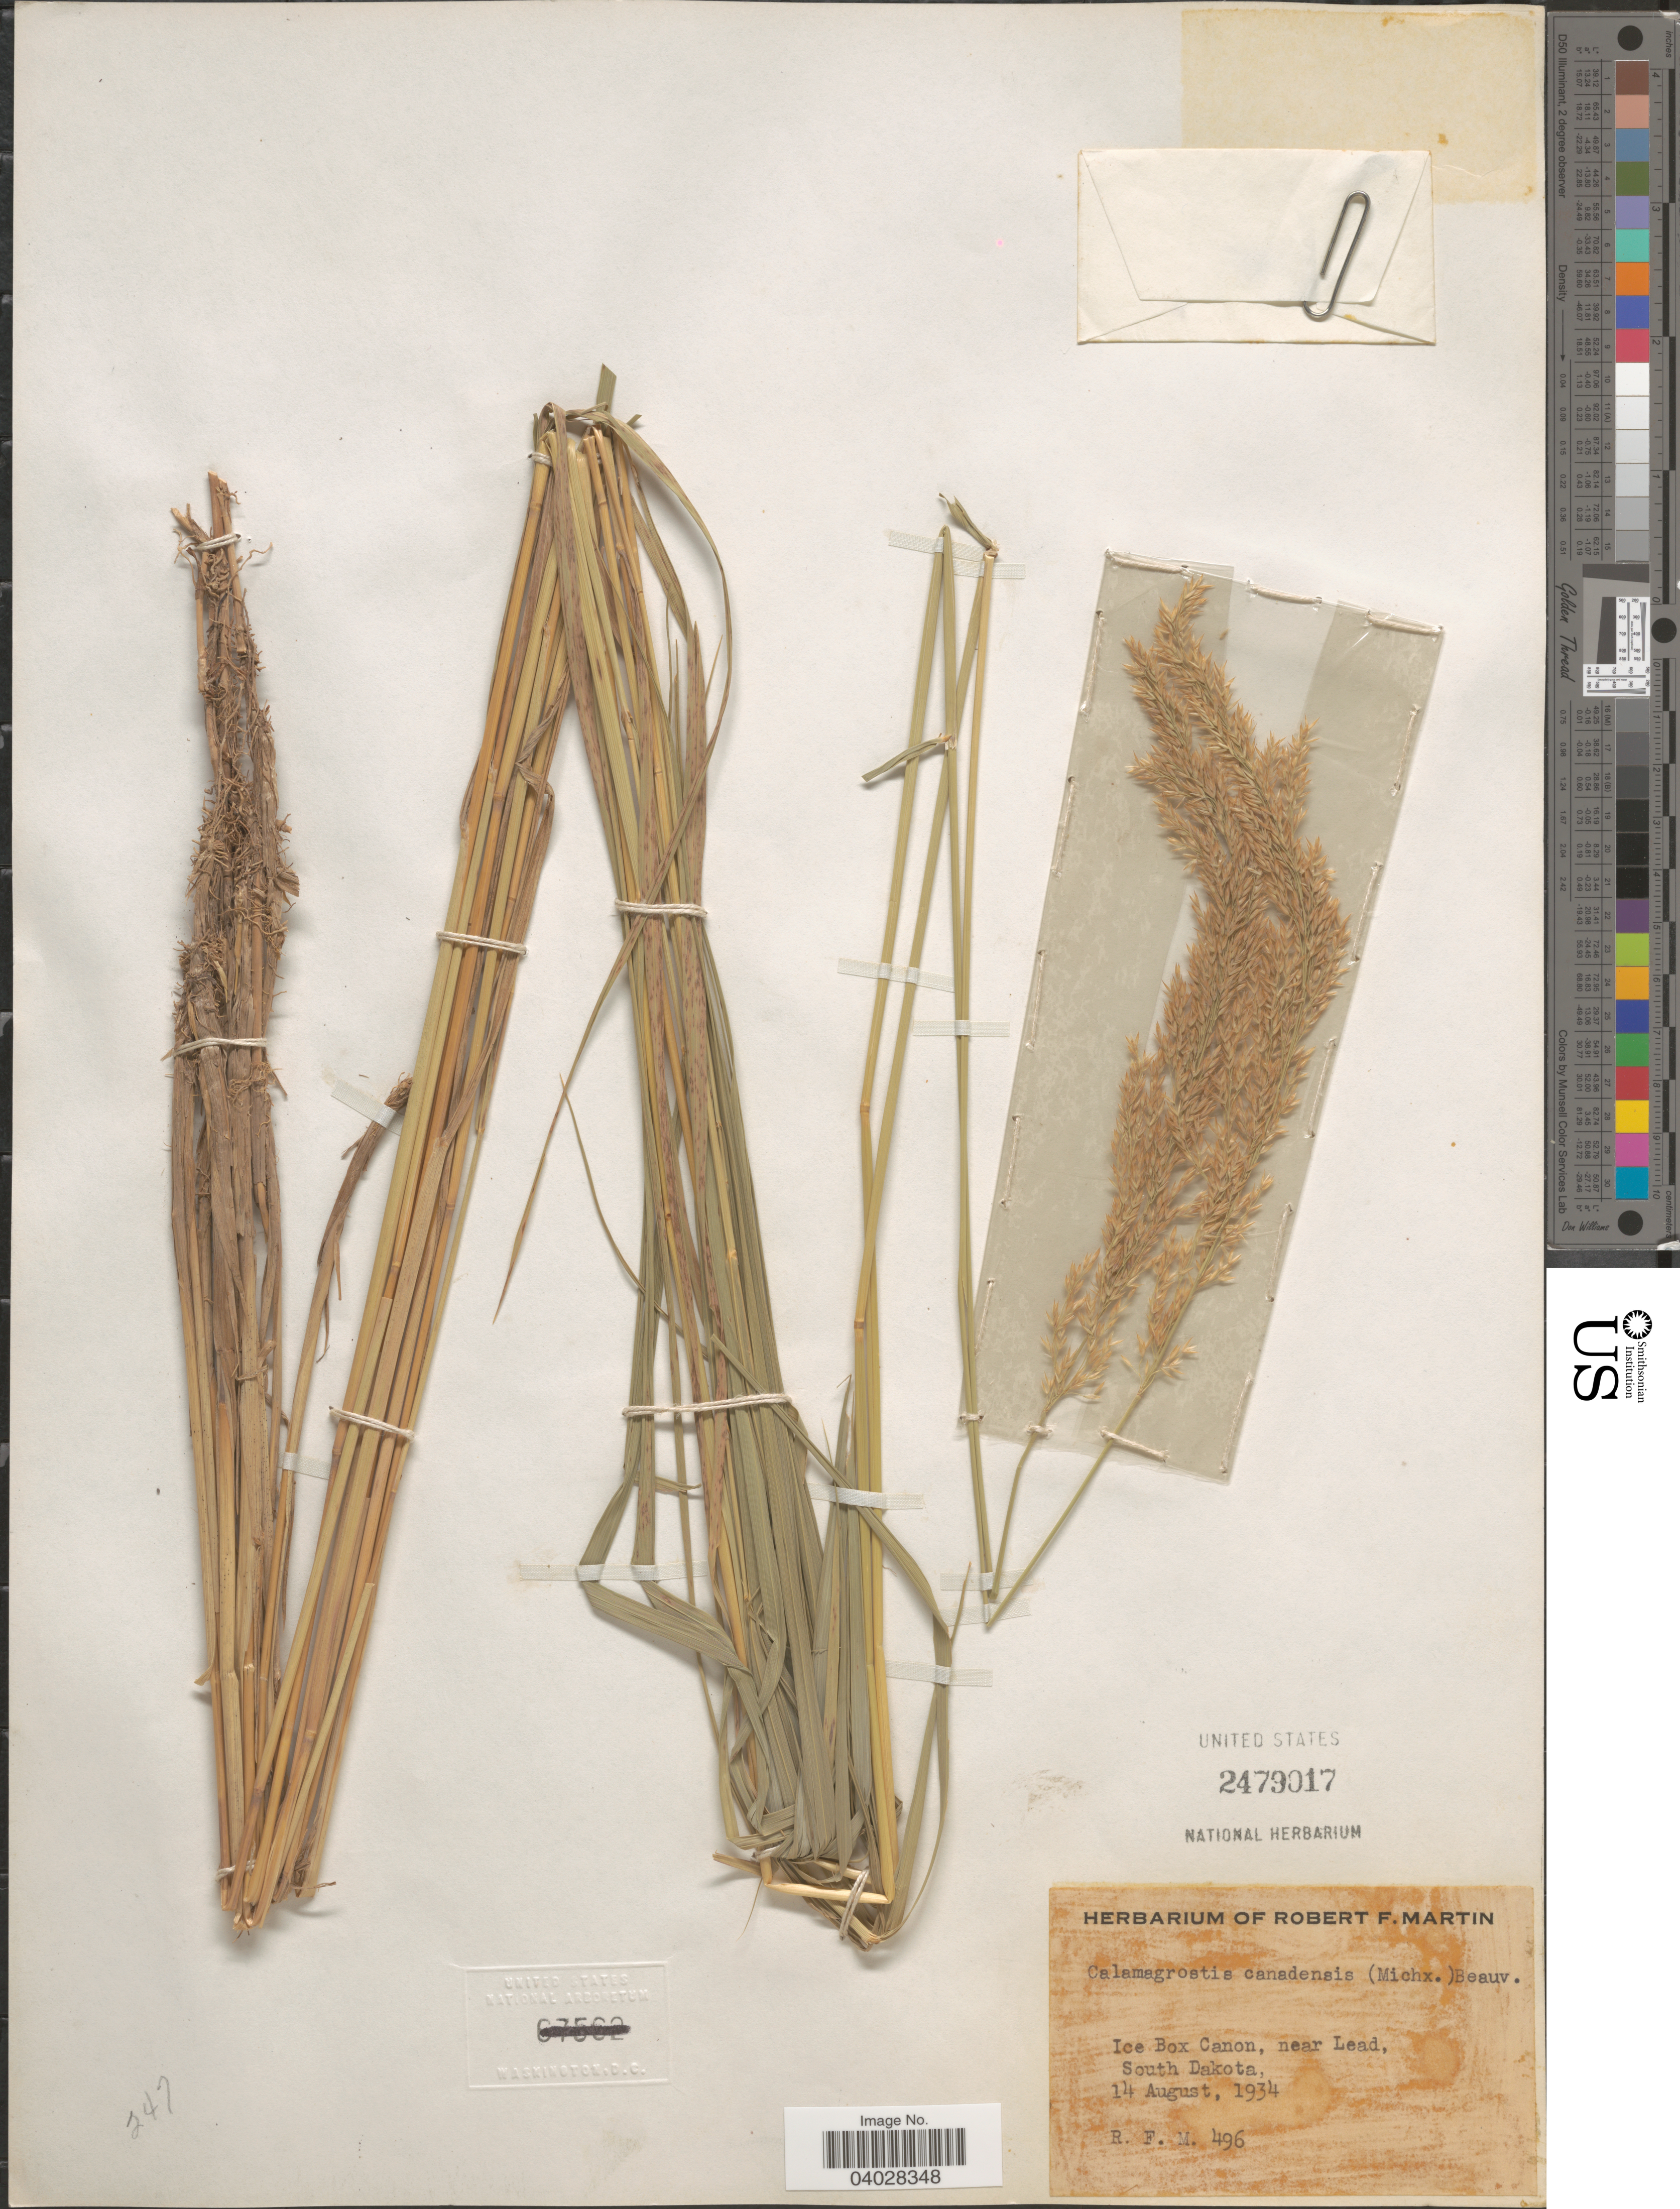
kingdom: Plantae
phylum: Tracheophyta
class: Liliopsida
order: Poales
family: Poaceae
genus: Calamagrostis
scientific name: Calamagrostis canadensis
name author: (Michx.) P. Beauv.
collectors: R. F. Martin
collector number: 496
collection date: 1934-08-14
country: United States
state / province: South Dakota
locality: Ice Box Canon, near Lead.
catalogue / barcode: US 2479017